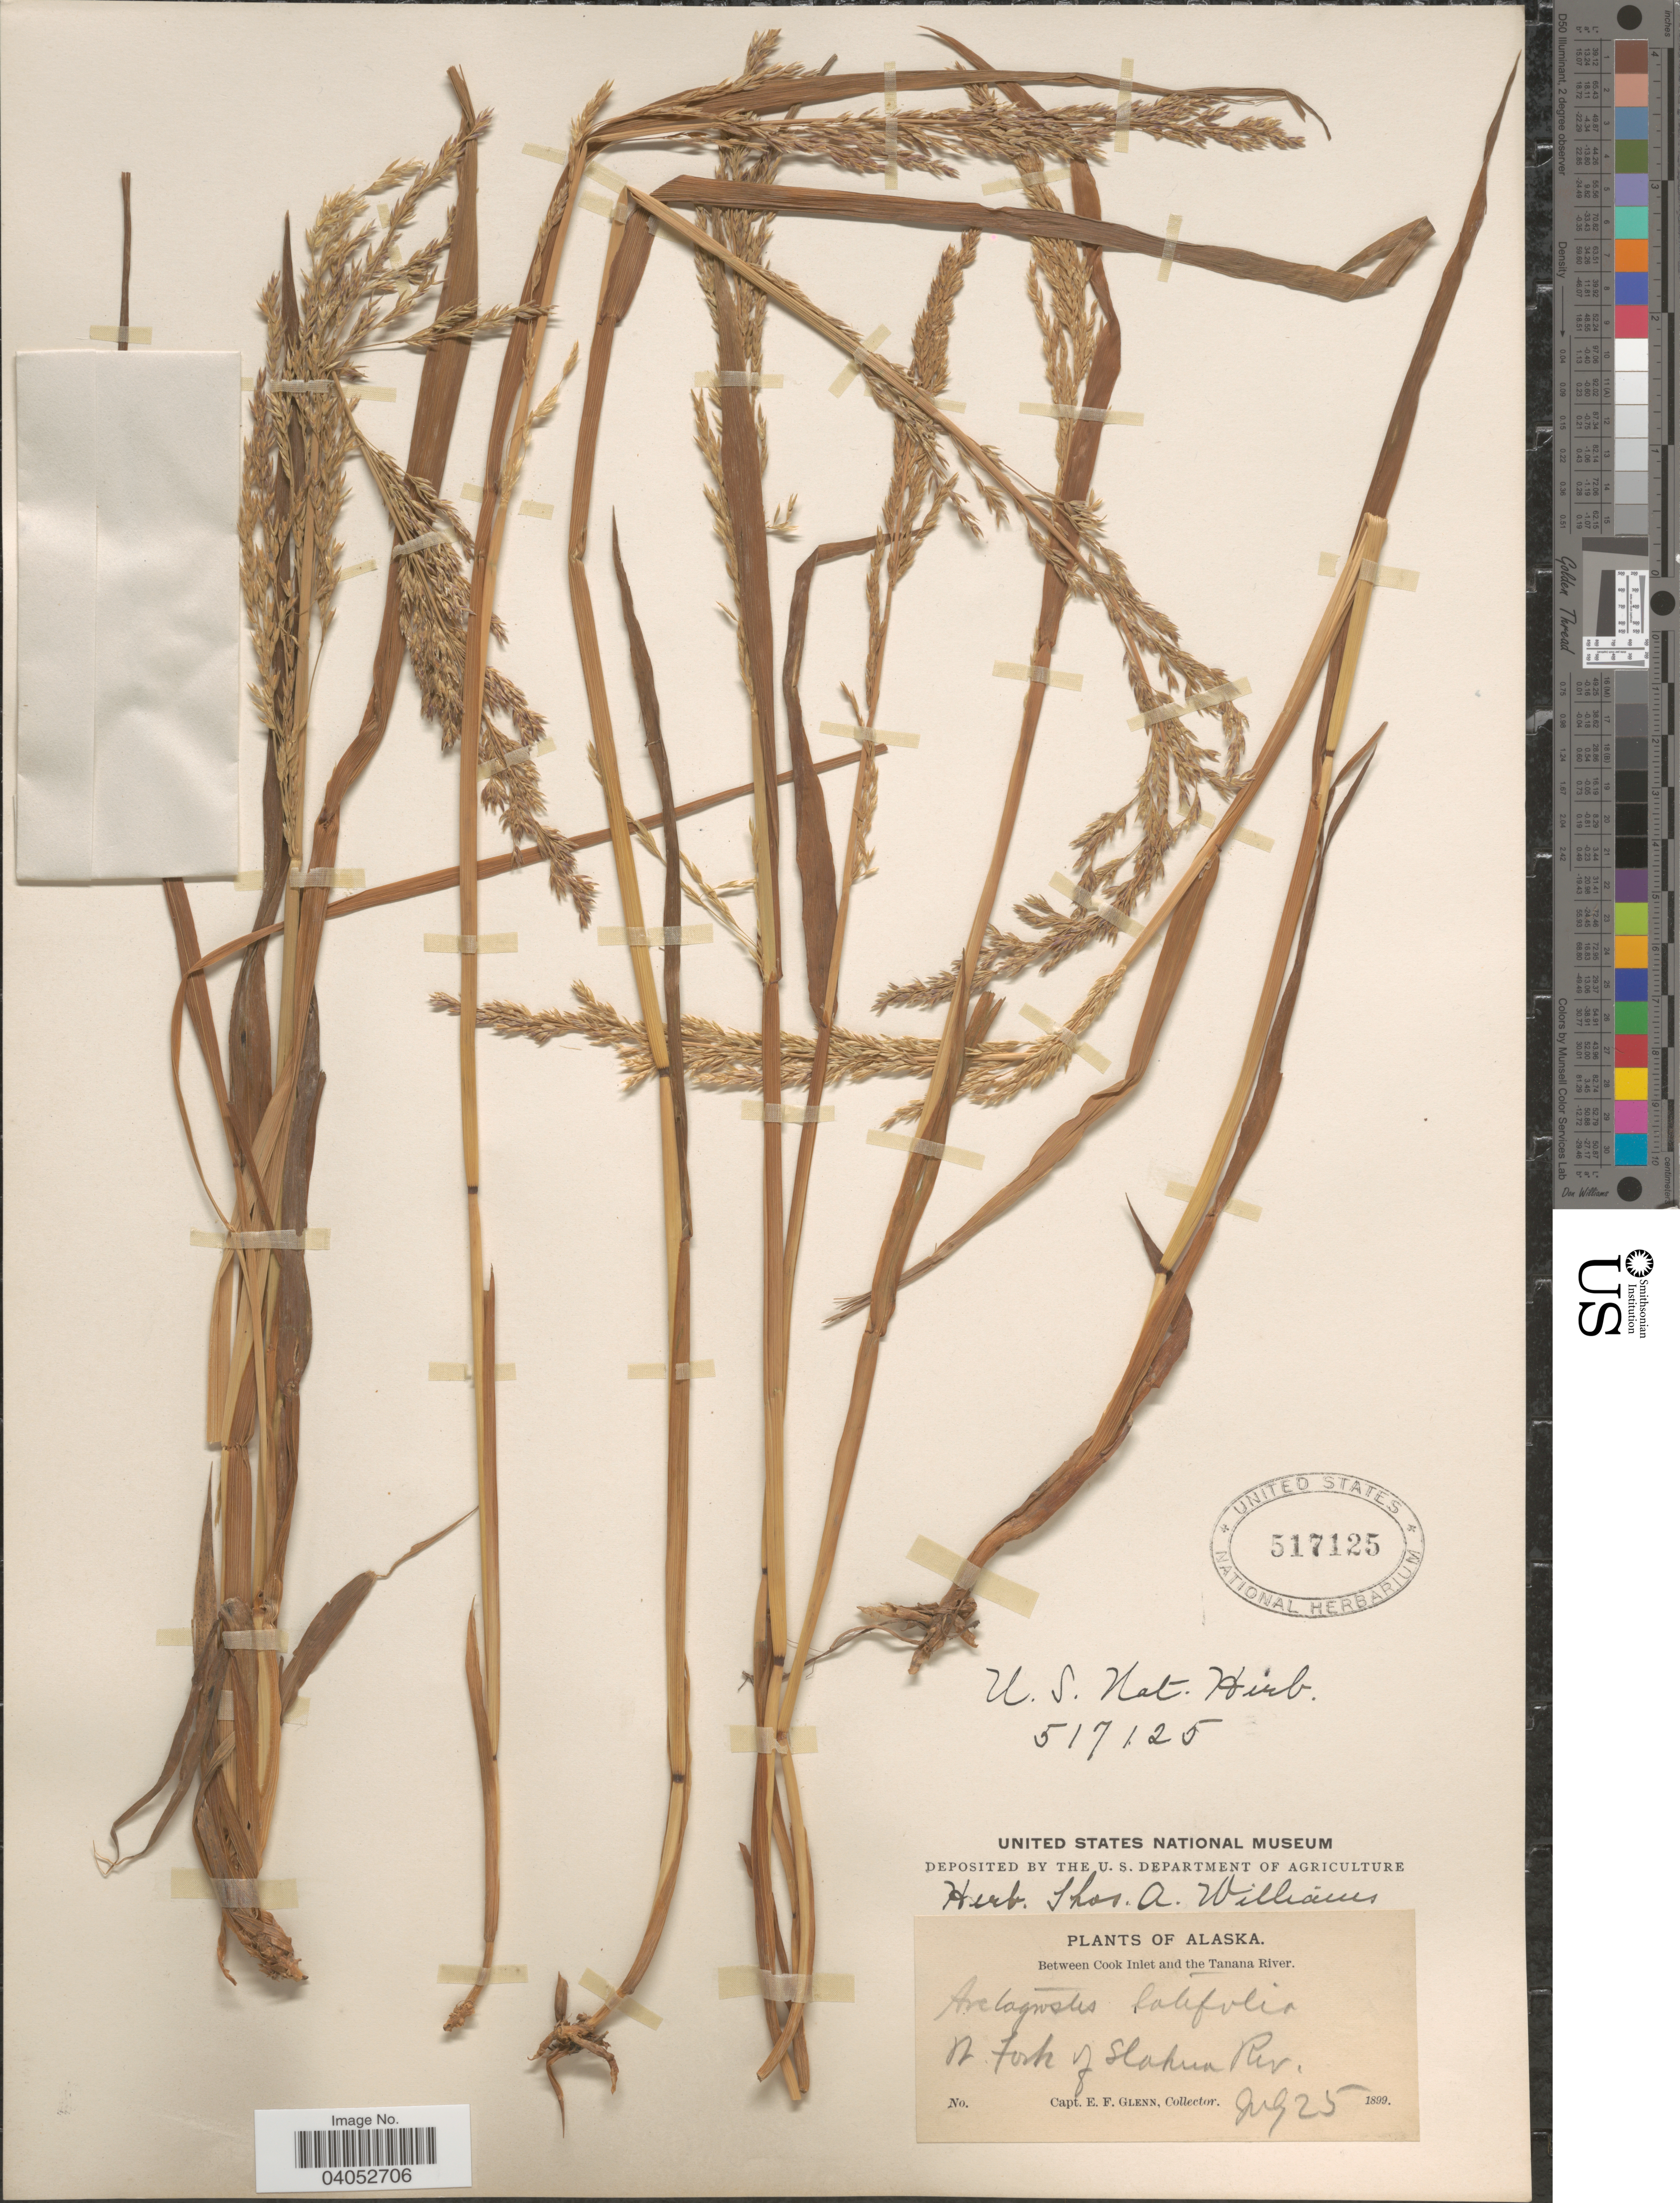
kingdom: Plantae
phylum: Tracheophyta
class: Liliopsida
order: Poales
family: Poaceae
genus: Arctagrostis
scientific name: Arctagrostis latifolia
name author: (R. Br.) Griseb.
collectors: E. Glenn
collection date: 1899-07-25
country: United States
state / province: Alaska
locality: Between Cook Inlet and the Tanana River. W. Fork of Slahna Riv.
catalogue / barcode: US 517125